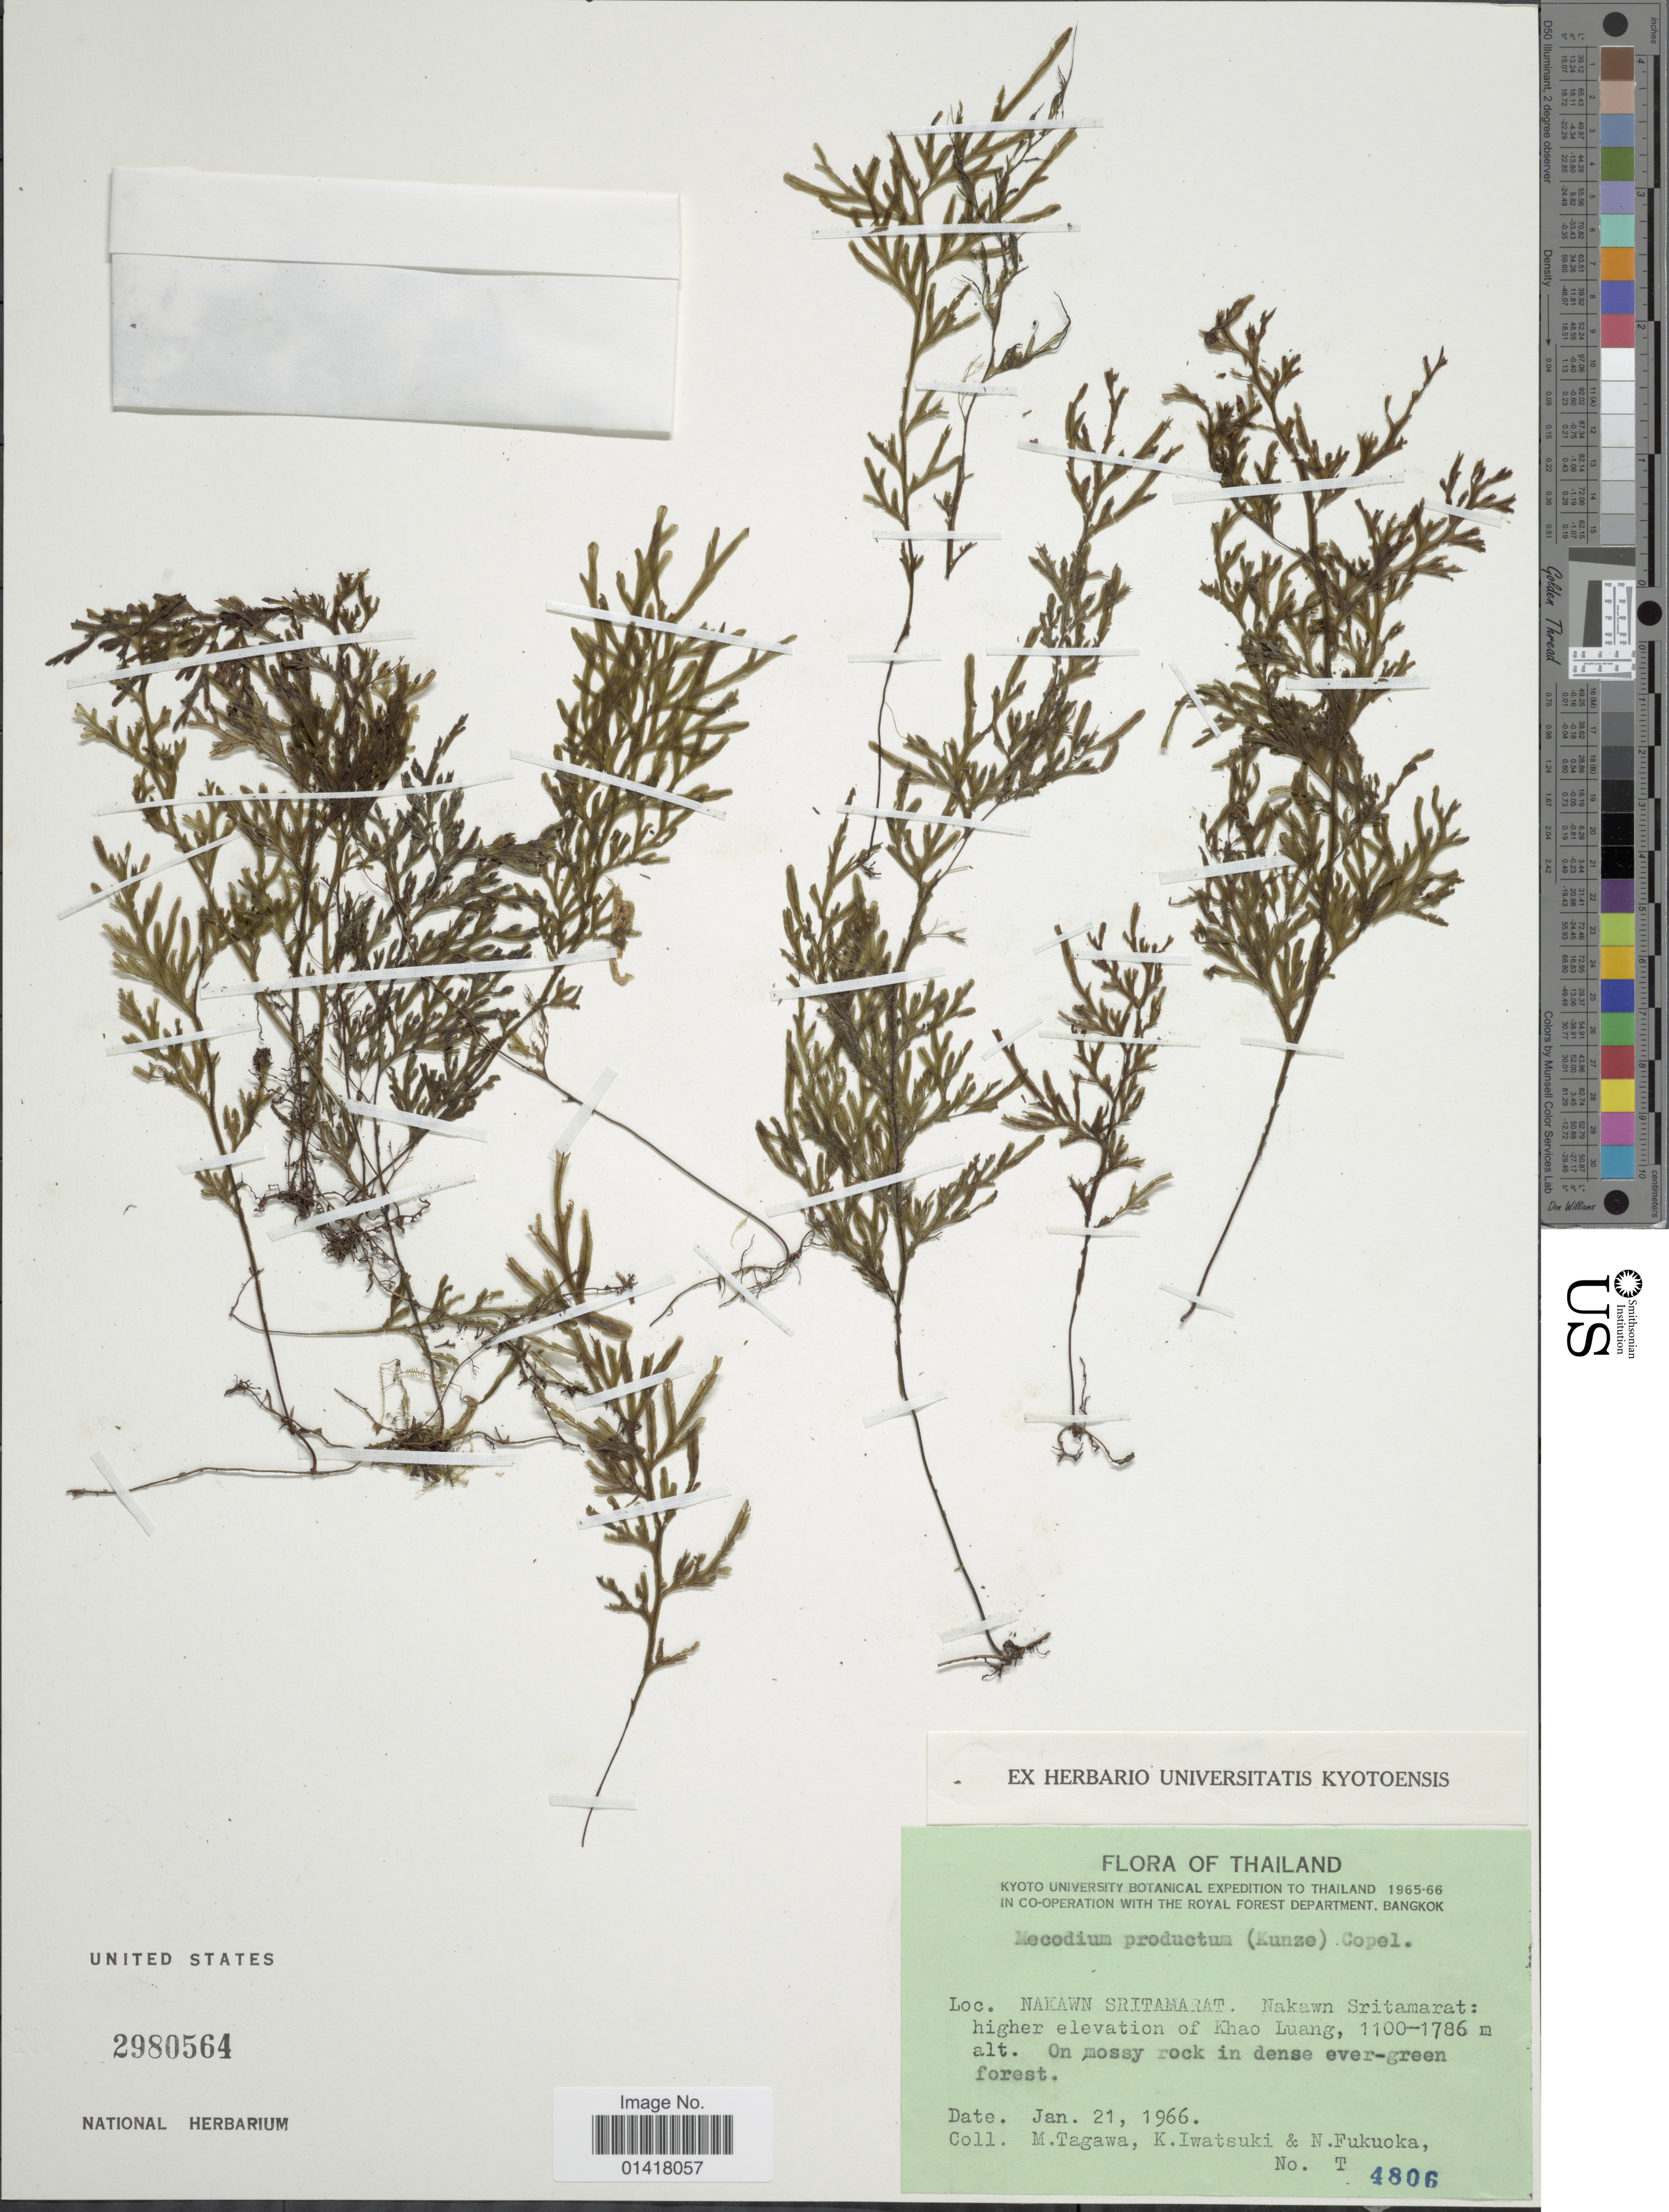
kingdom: Plantae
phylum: Tracheophyta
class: Polypodiopsida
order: Hymenophyllales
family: Hymenophyllaceae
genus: Hymenophyllum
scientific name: Hymenophyllum productum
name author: Kunze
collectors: M. Tagawa, K. Iwatsuki & N. Fukuoka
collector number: T 4806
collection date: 1966-01-21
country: Thailand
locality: Nakawn Sritamarat: higher elevation of Khao Luang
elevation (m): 1100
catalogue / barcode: US 2980564